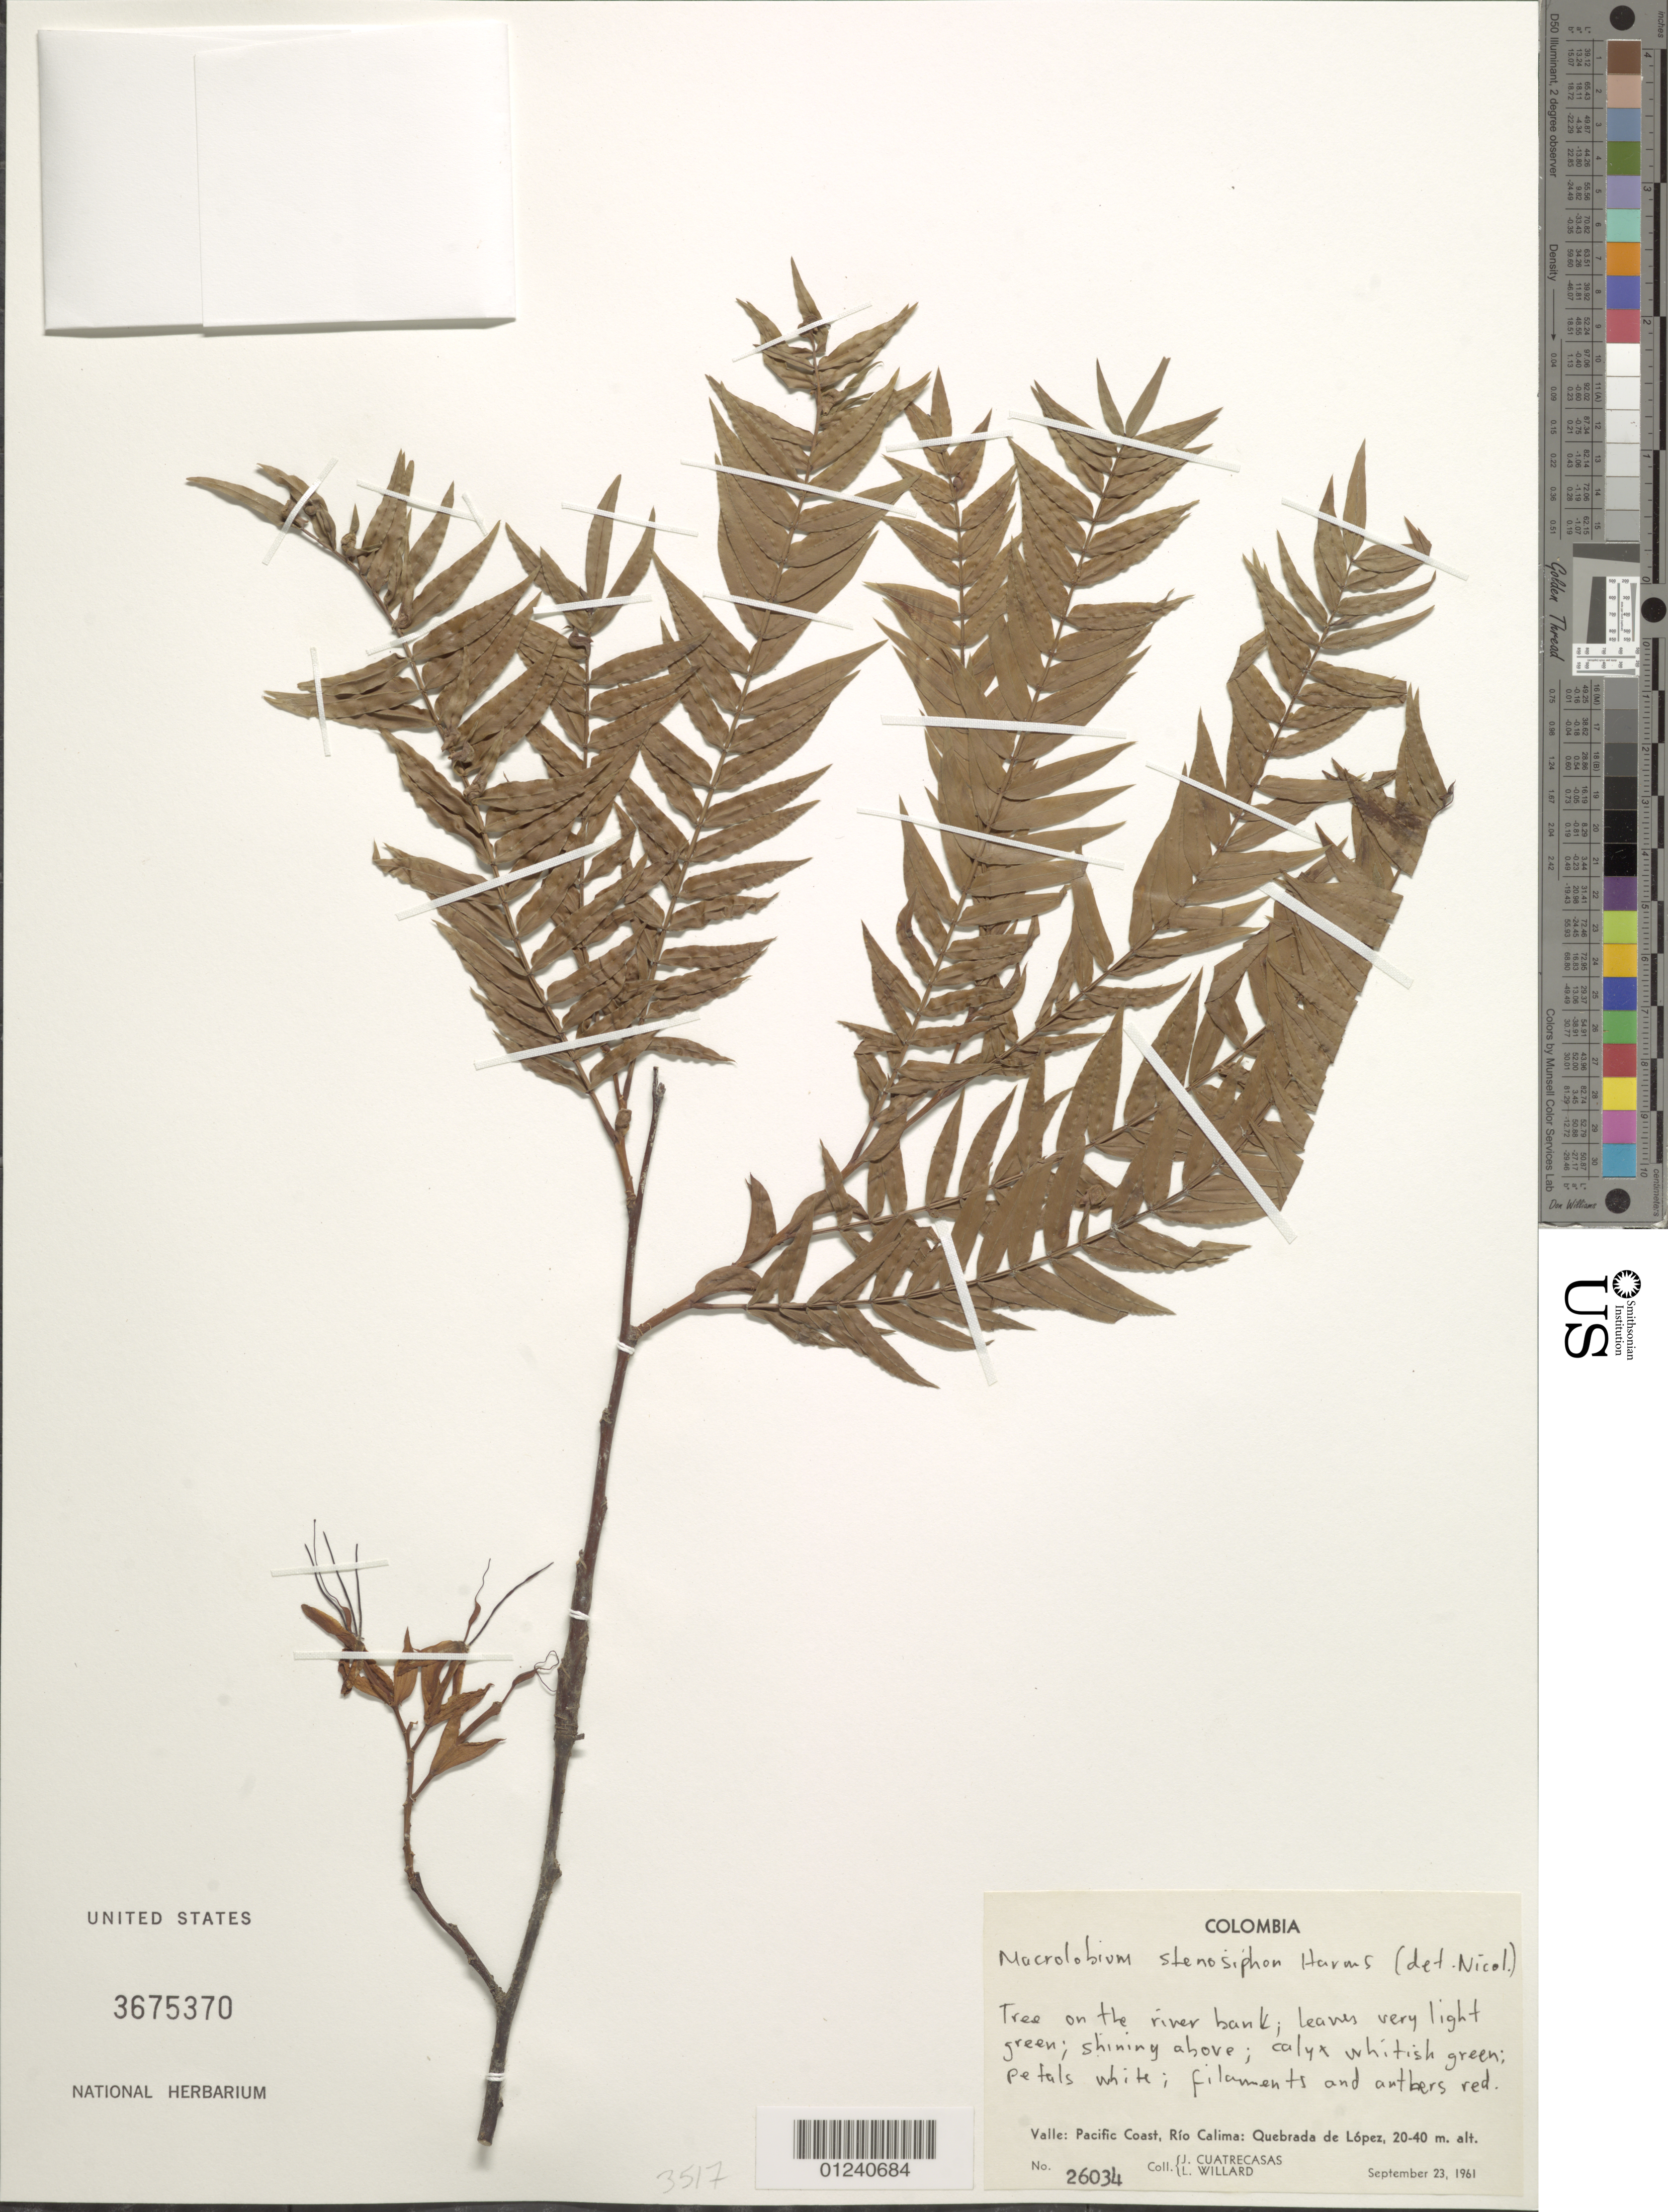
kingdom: Plantae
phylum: Tracheophyta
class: Magnoliopsida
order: Fabales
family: Fabaceae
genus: Macrolobium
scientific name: Macrolobium stenosiphon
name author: Harms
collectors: J. Cuatrecasas & L. Willard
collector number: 26034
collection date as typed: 23 Sep 1961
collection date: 1961-09-23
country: Colombia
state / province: Valle del Cauca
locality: Pacific Coast, Río Calima: Quebrada de López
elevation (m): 20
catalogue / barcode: US 3675370